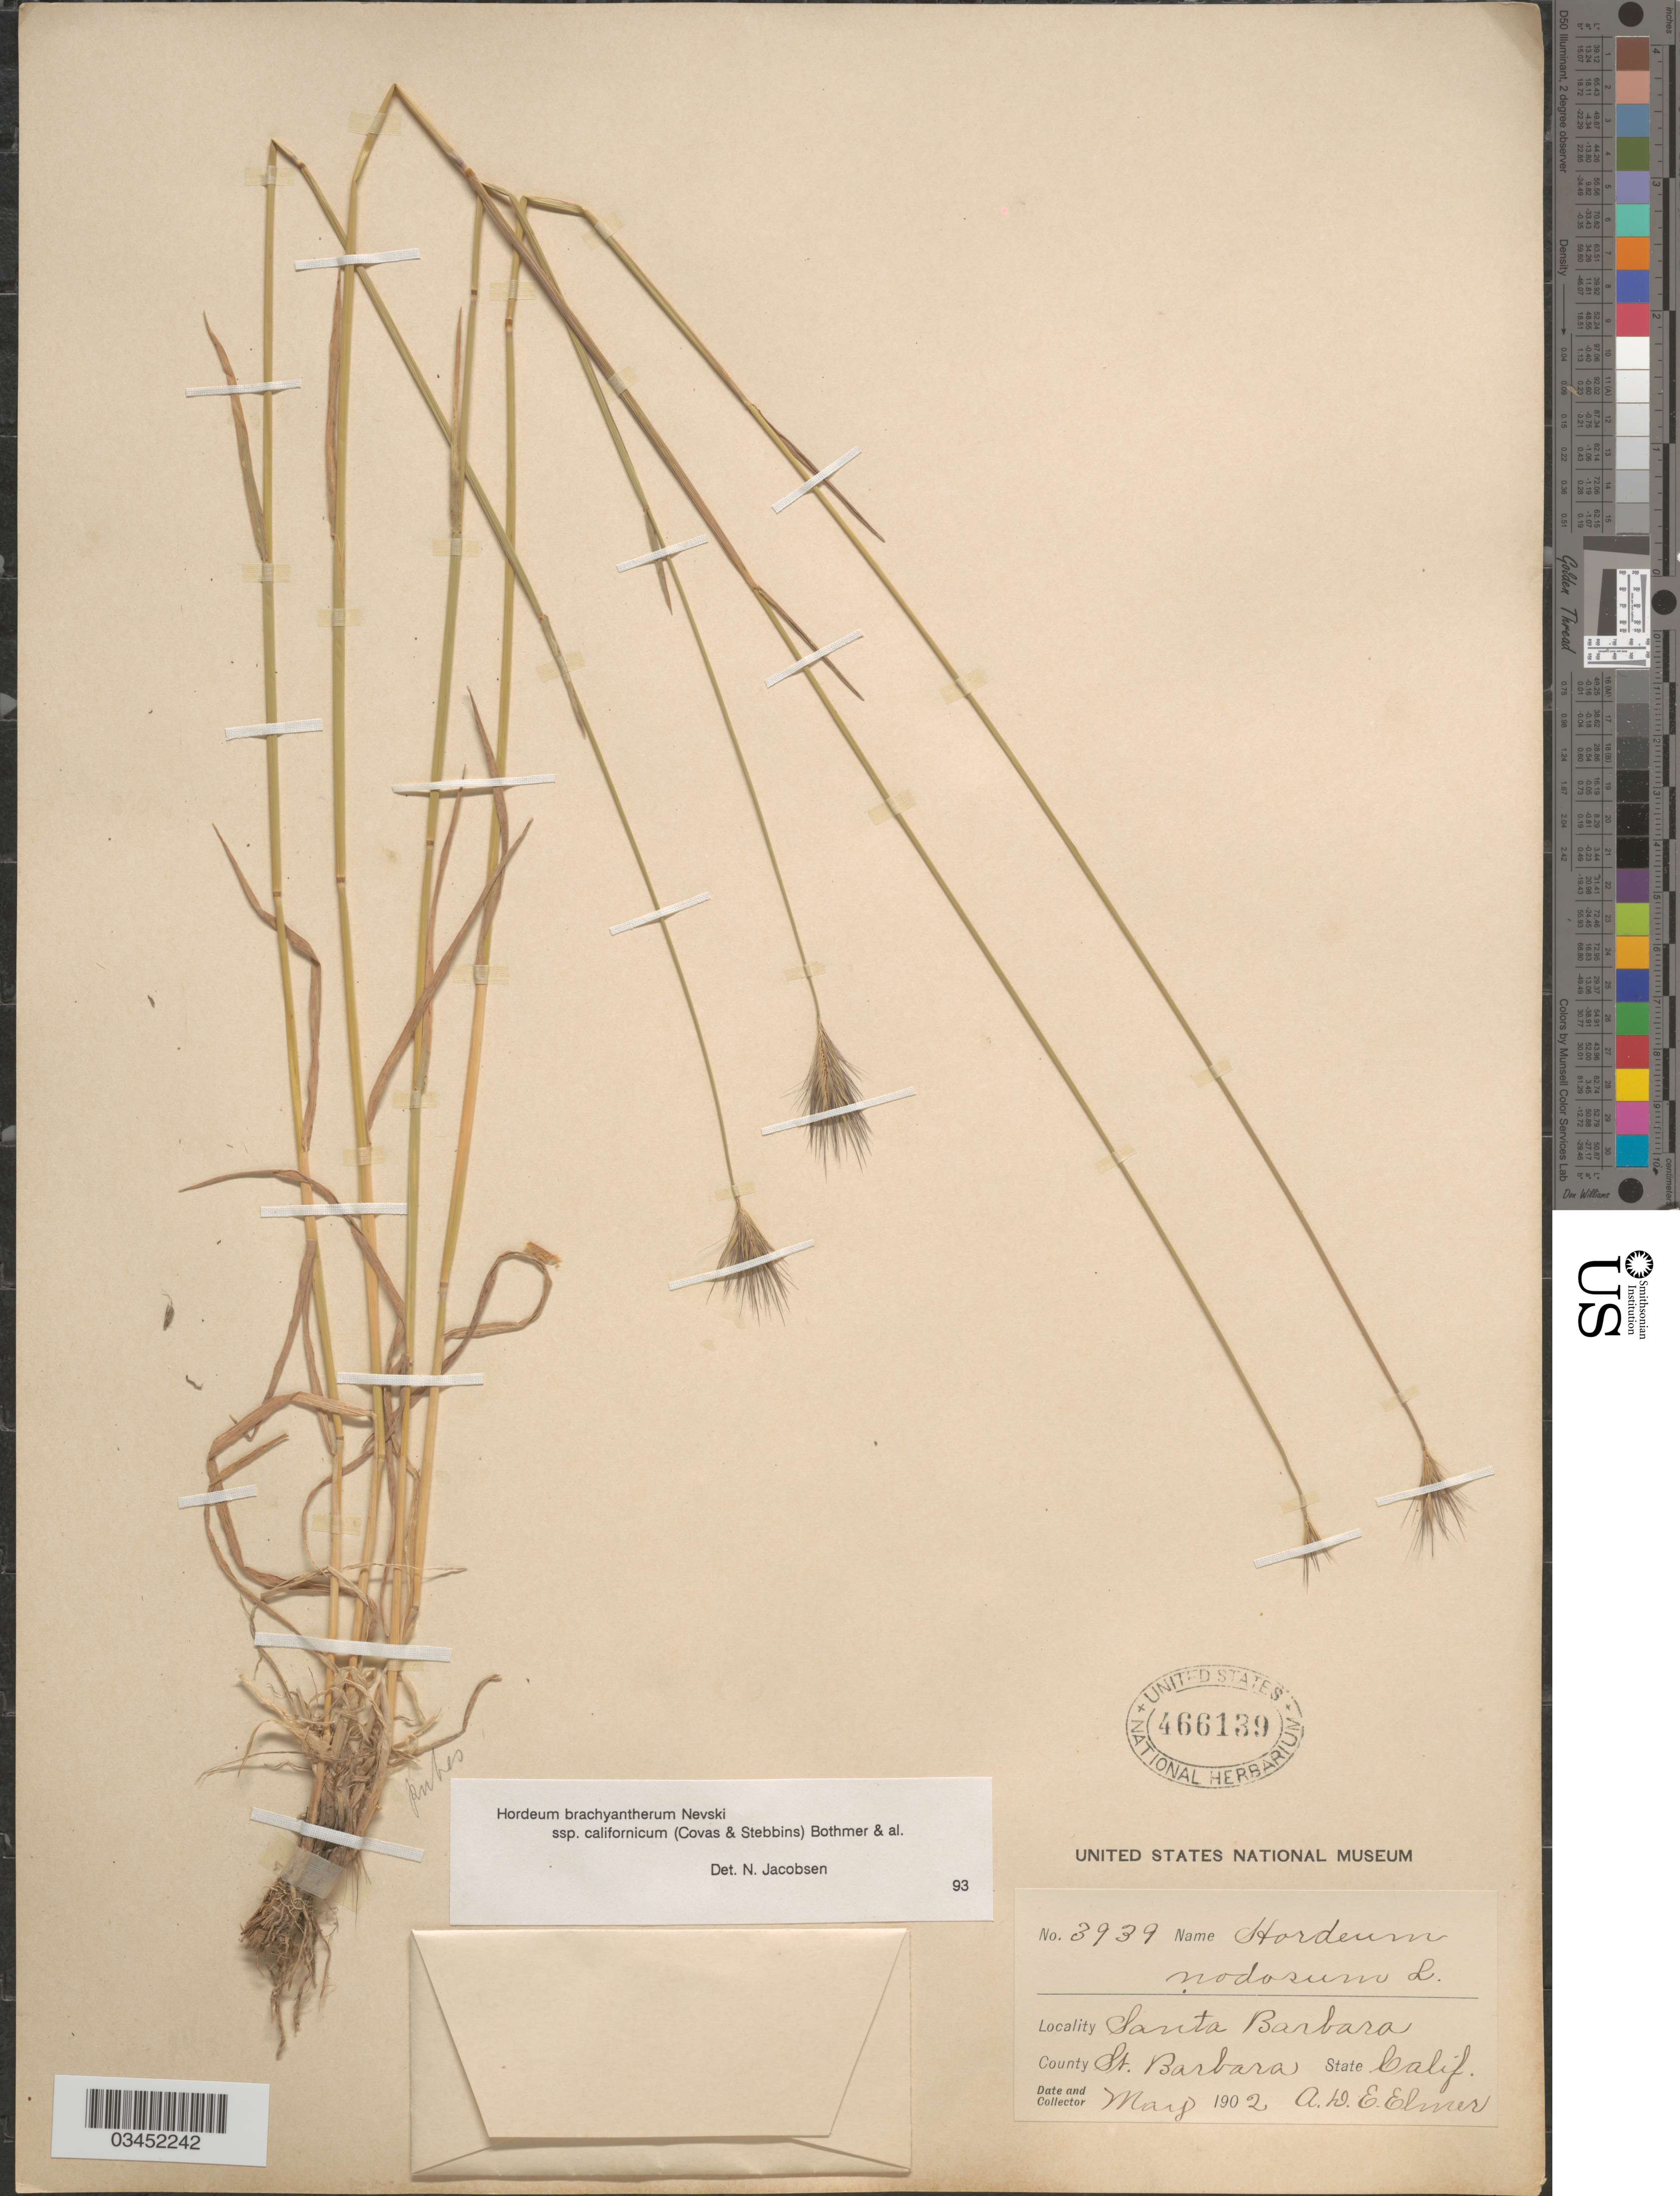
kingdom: Plantae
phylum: Tracheophyta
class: Liliopsida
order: Poales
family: Poaceae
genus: Hordeum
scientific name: Hordeum brachyantherum subsp. californicum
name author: (Covas & Stebbins) Bothmer et al.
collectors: A. D. E. Elmer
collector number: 3939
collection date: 1902-05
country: United States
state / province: California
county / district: Santa Barbara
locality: Santa Barbara. County St. Barbara.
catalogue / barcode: US 466139